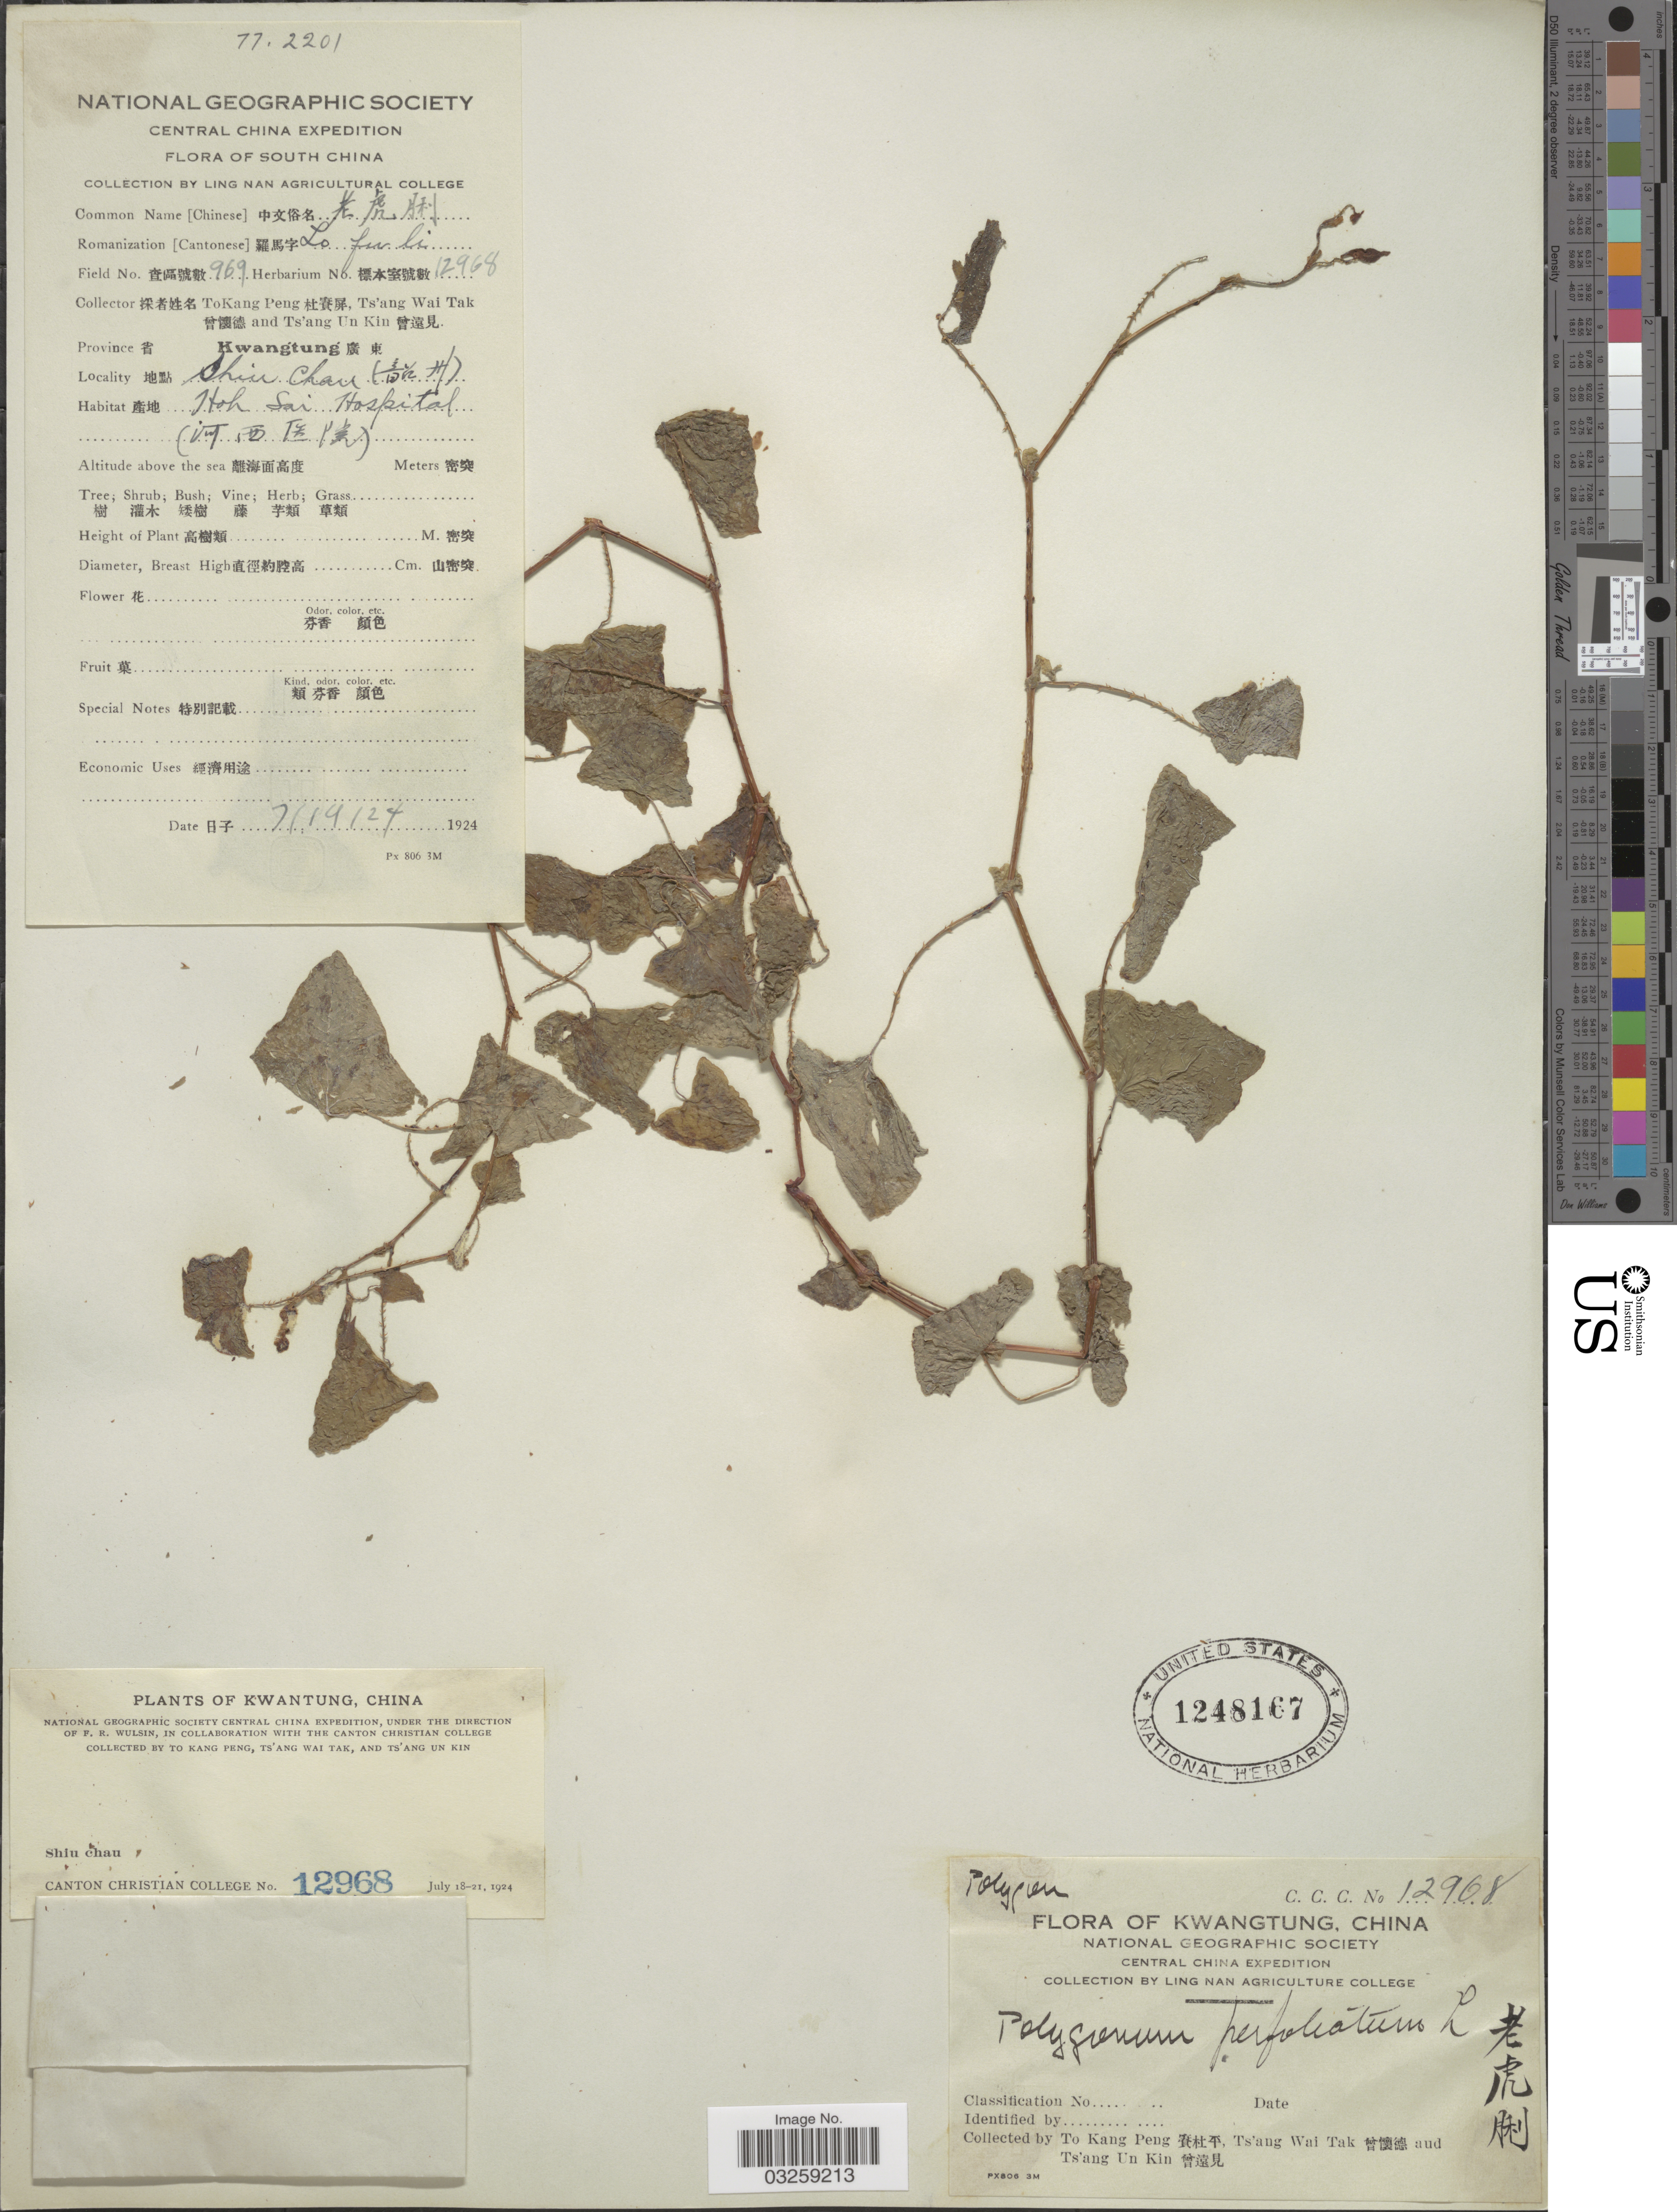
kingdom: Plantae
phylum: Tracheophyta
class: Magnoliopsida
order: Caryophyllales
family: Polygonaceae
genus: Polygonum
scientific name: Polygonum perfoliatum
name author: L.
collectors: T. K. Peng, W. T. Tsang & Ts' Ang Un Kin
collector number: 969/12968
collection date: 1924-07-14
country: China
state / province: Guangdong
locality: Kwangtung X. South China. Shiu Chau X. Hoh Sai Hospital (X).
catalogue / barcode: US 1248167